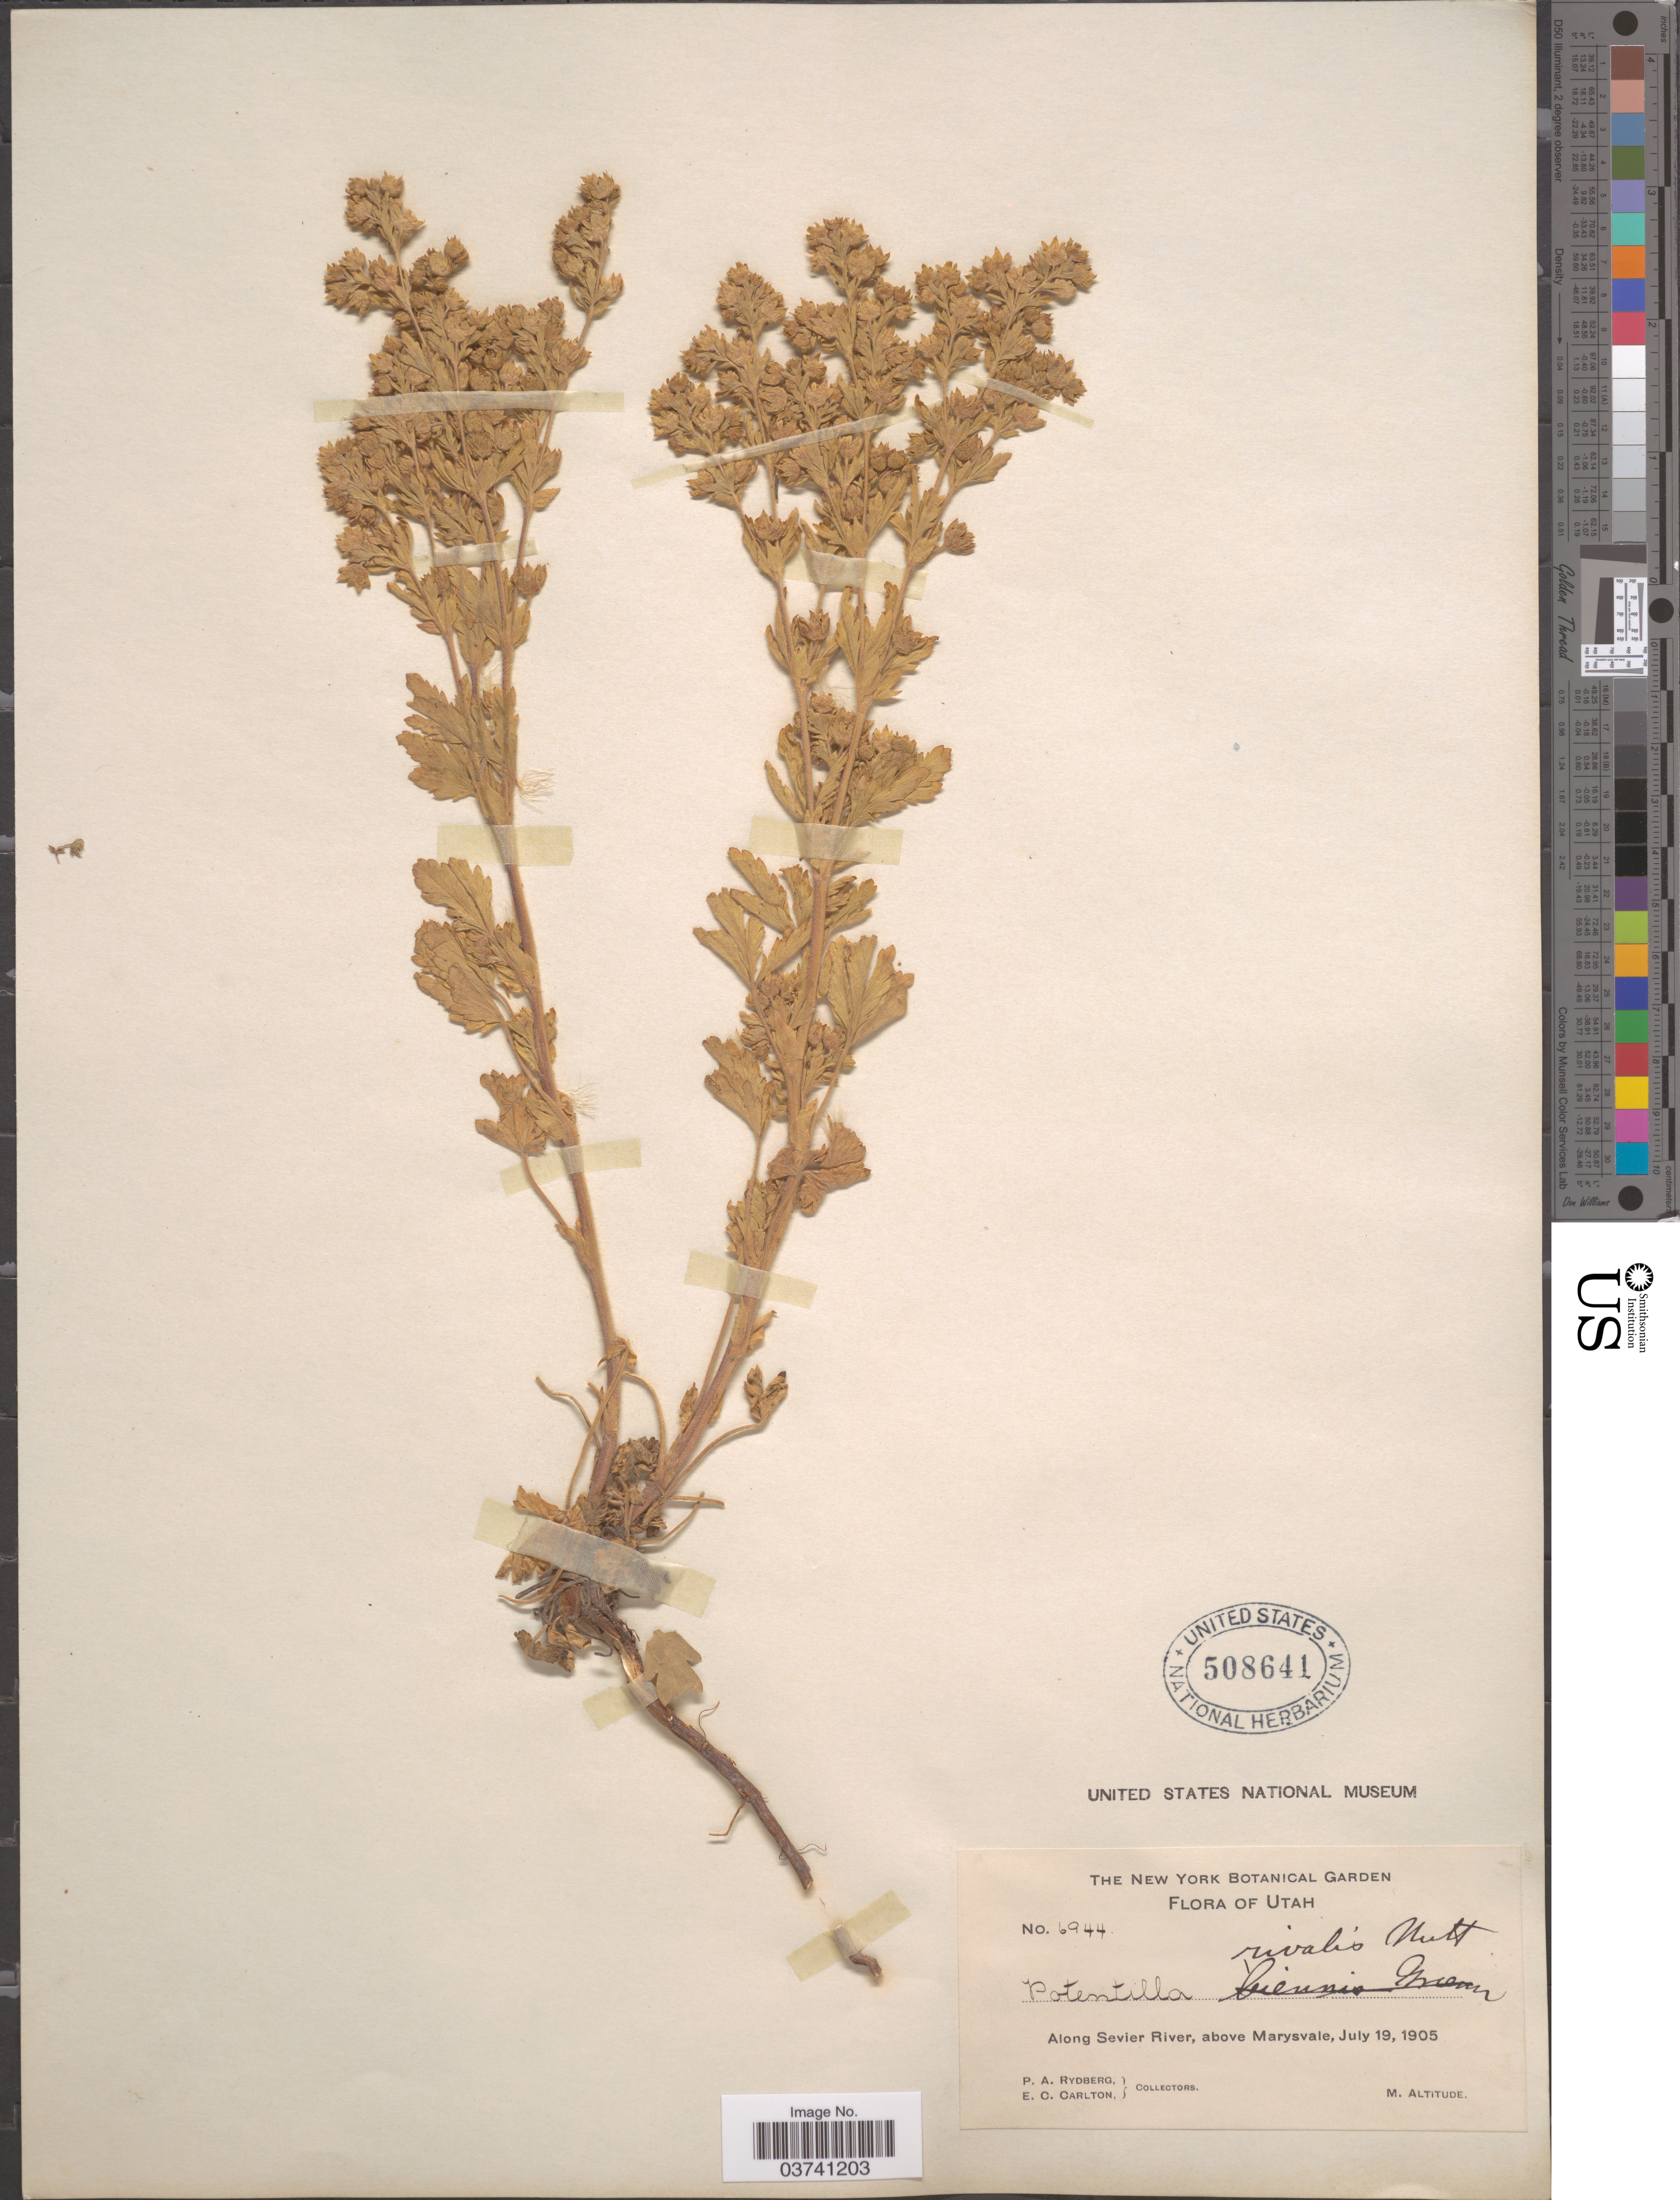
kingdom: Plantae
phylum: Tracheophyta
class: Magnoliopsida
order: Rosales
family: Rosaceae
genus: Potentilla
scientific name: Potentilla rivalis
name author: Nutt.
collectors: P. A. Rydberg & E. Carlton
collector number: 6944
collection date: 1905-07-19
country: United States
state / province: Utah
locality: Along Sevier River, above Marysvale.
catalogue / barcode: US 508641